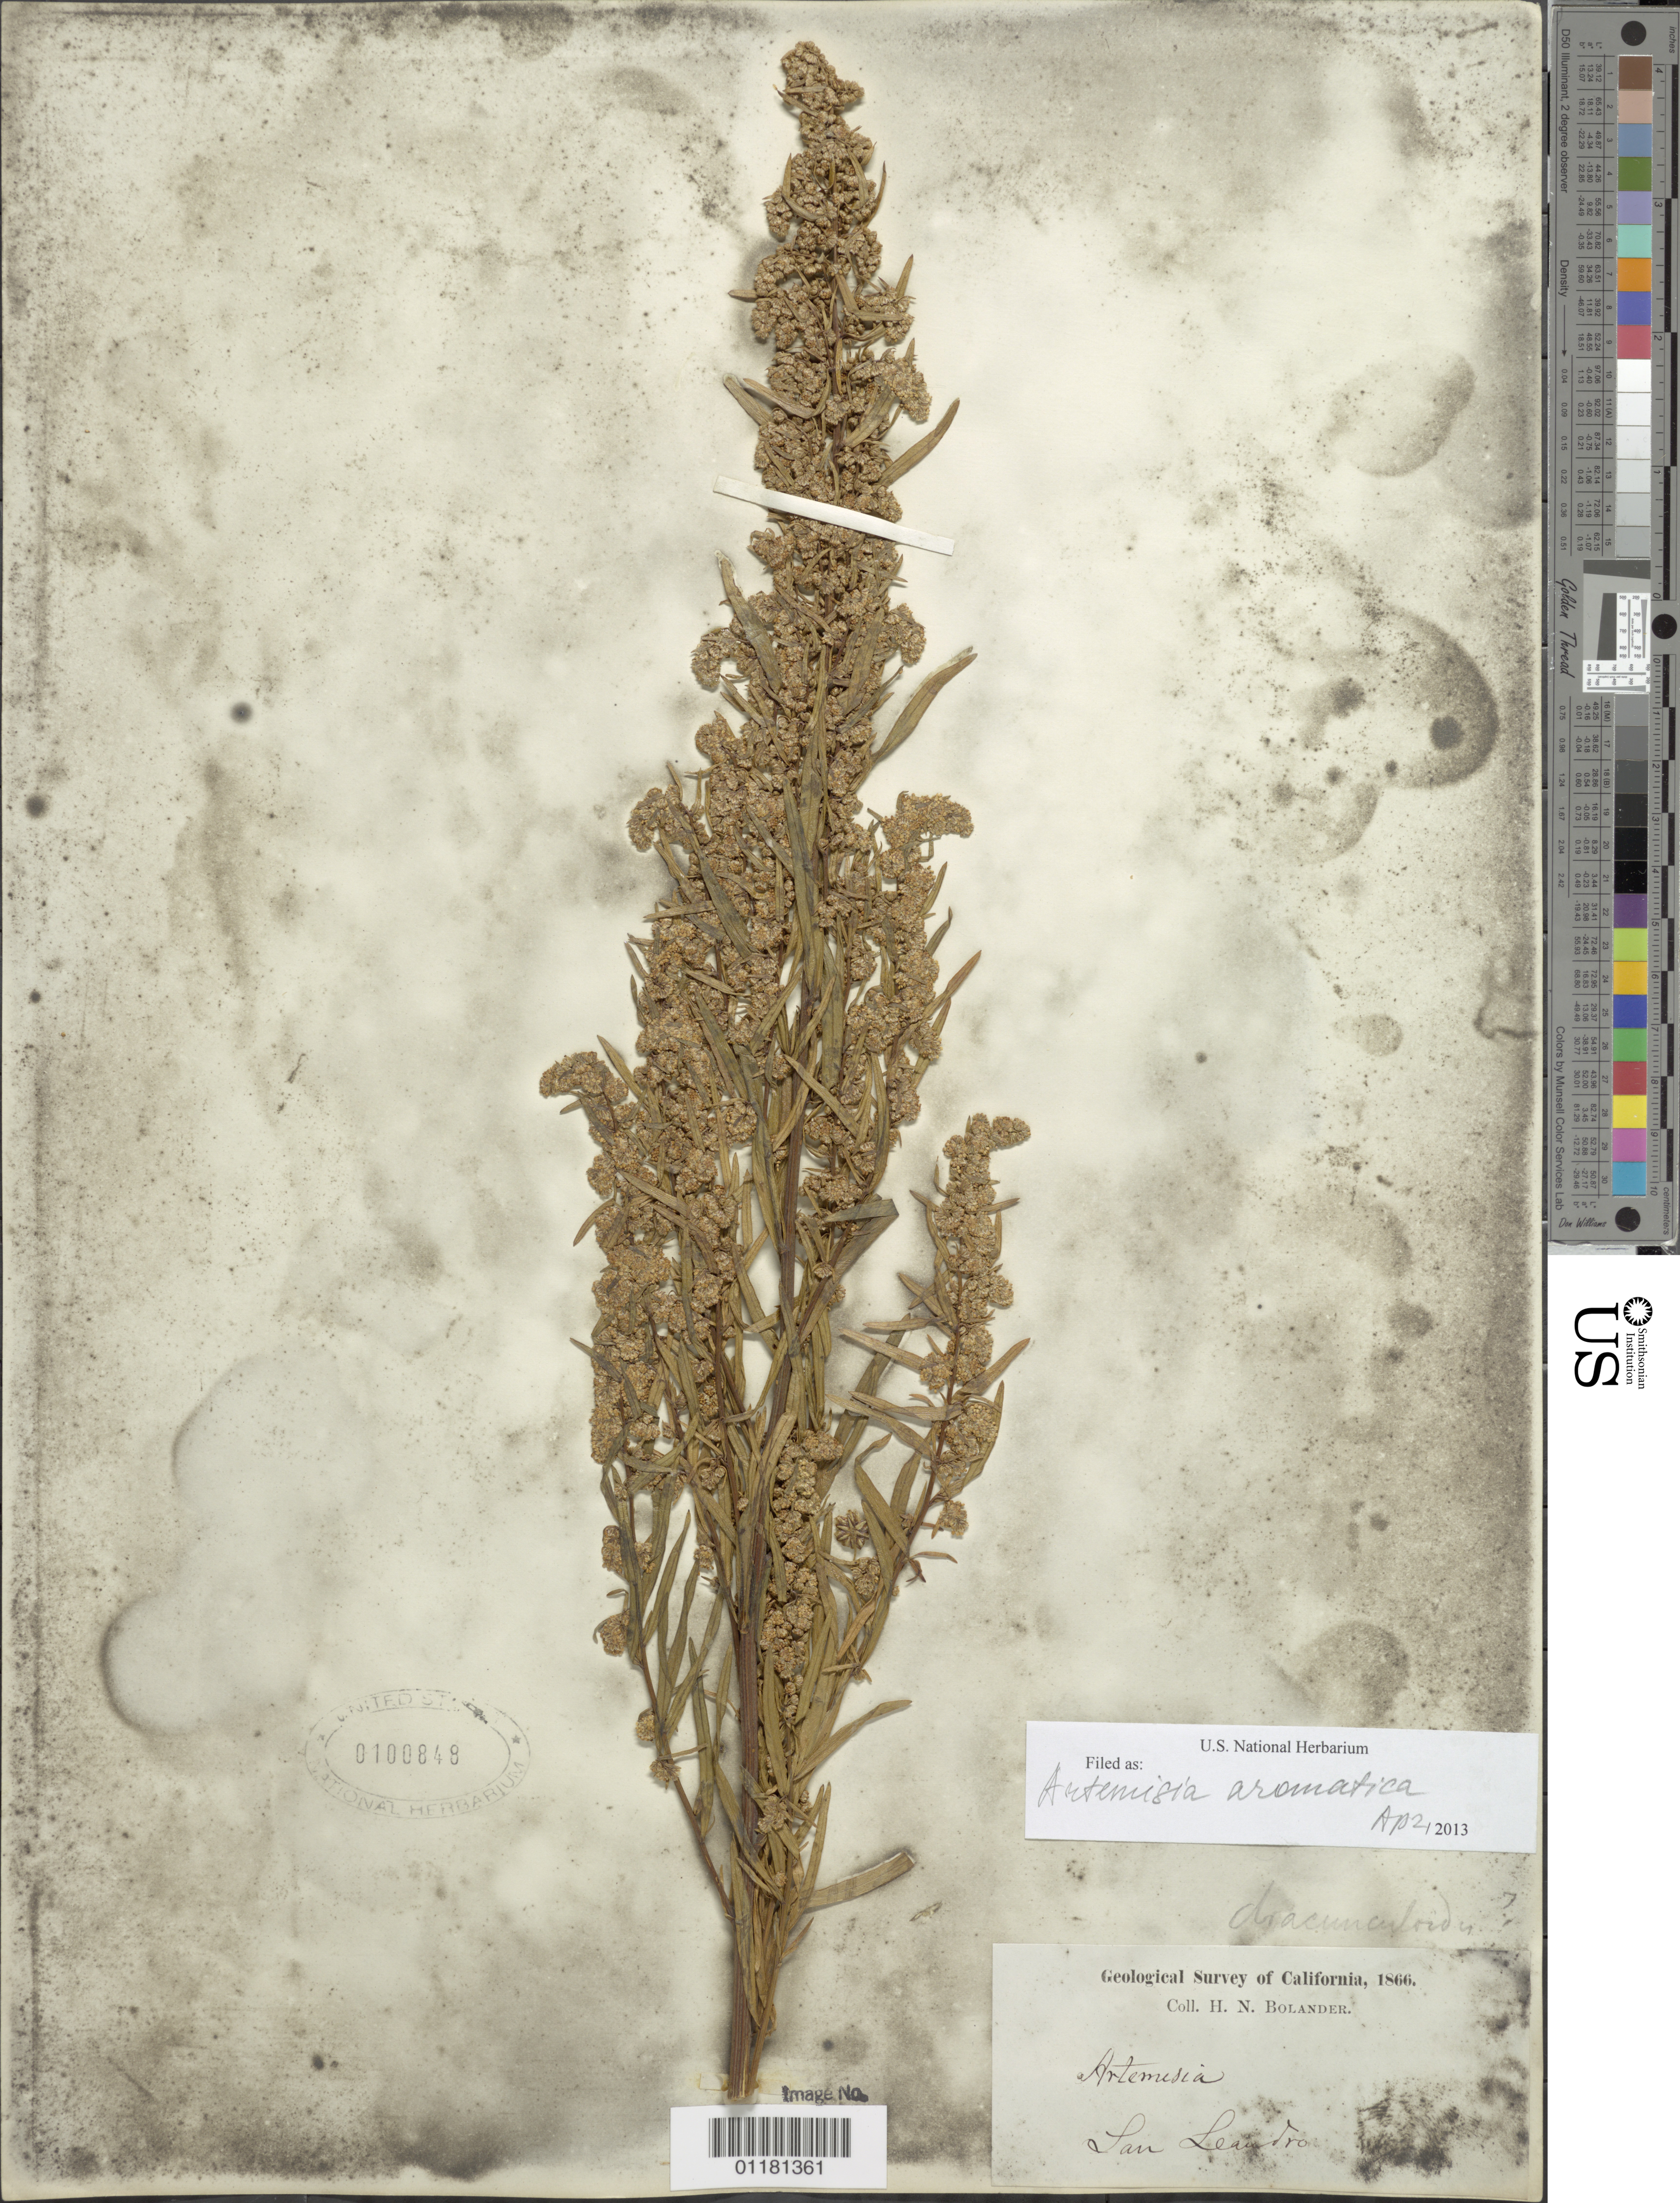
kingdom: Plantae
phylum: Tracheophyta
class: Magnoliopsida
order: Asterales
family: Asteraceae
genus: Artemisia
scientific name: Artemisia aromatica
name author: A. Nelson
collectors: H. Bolander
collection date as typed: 1866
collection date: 1866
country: United States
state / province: California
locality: San Leandro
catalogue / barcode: US 100848